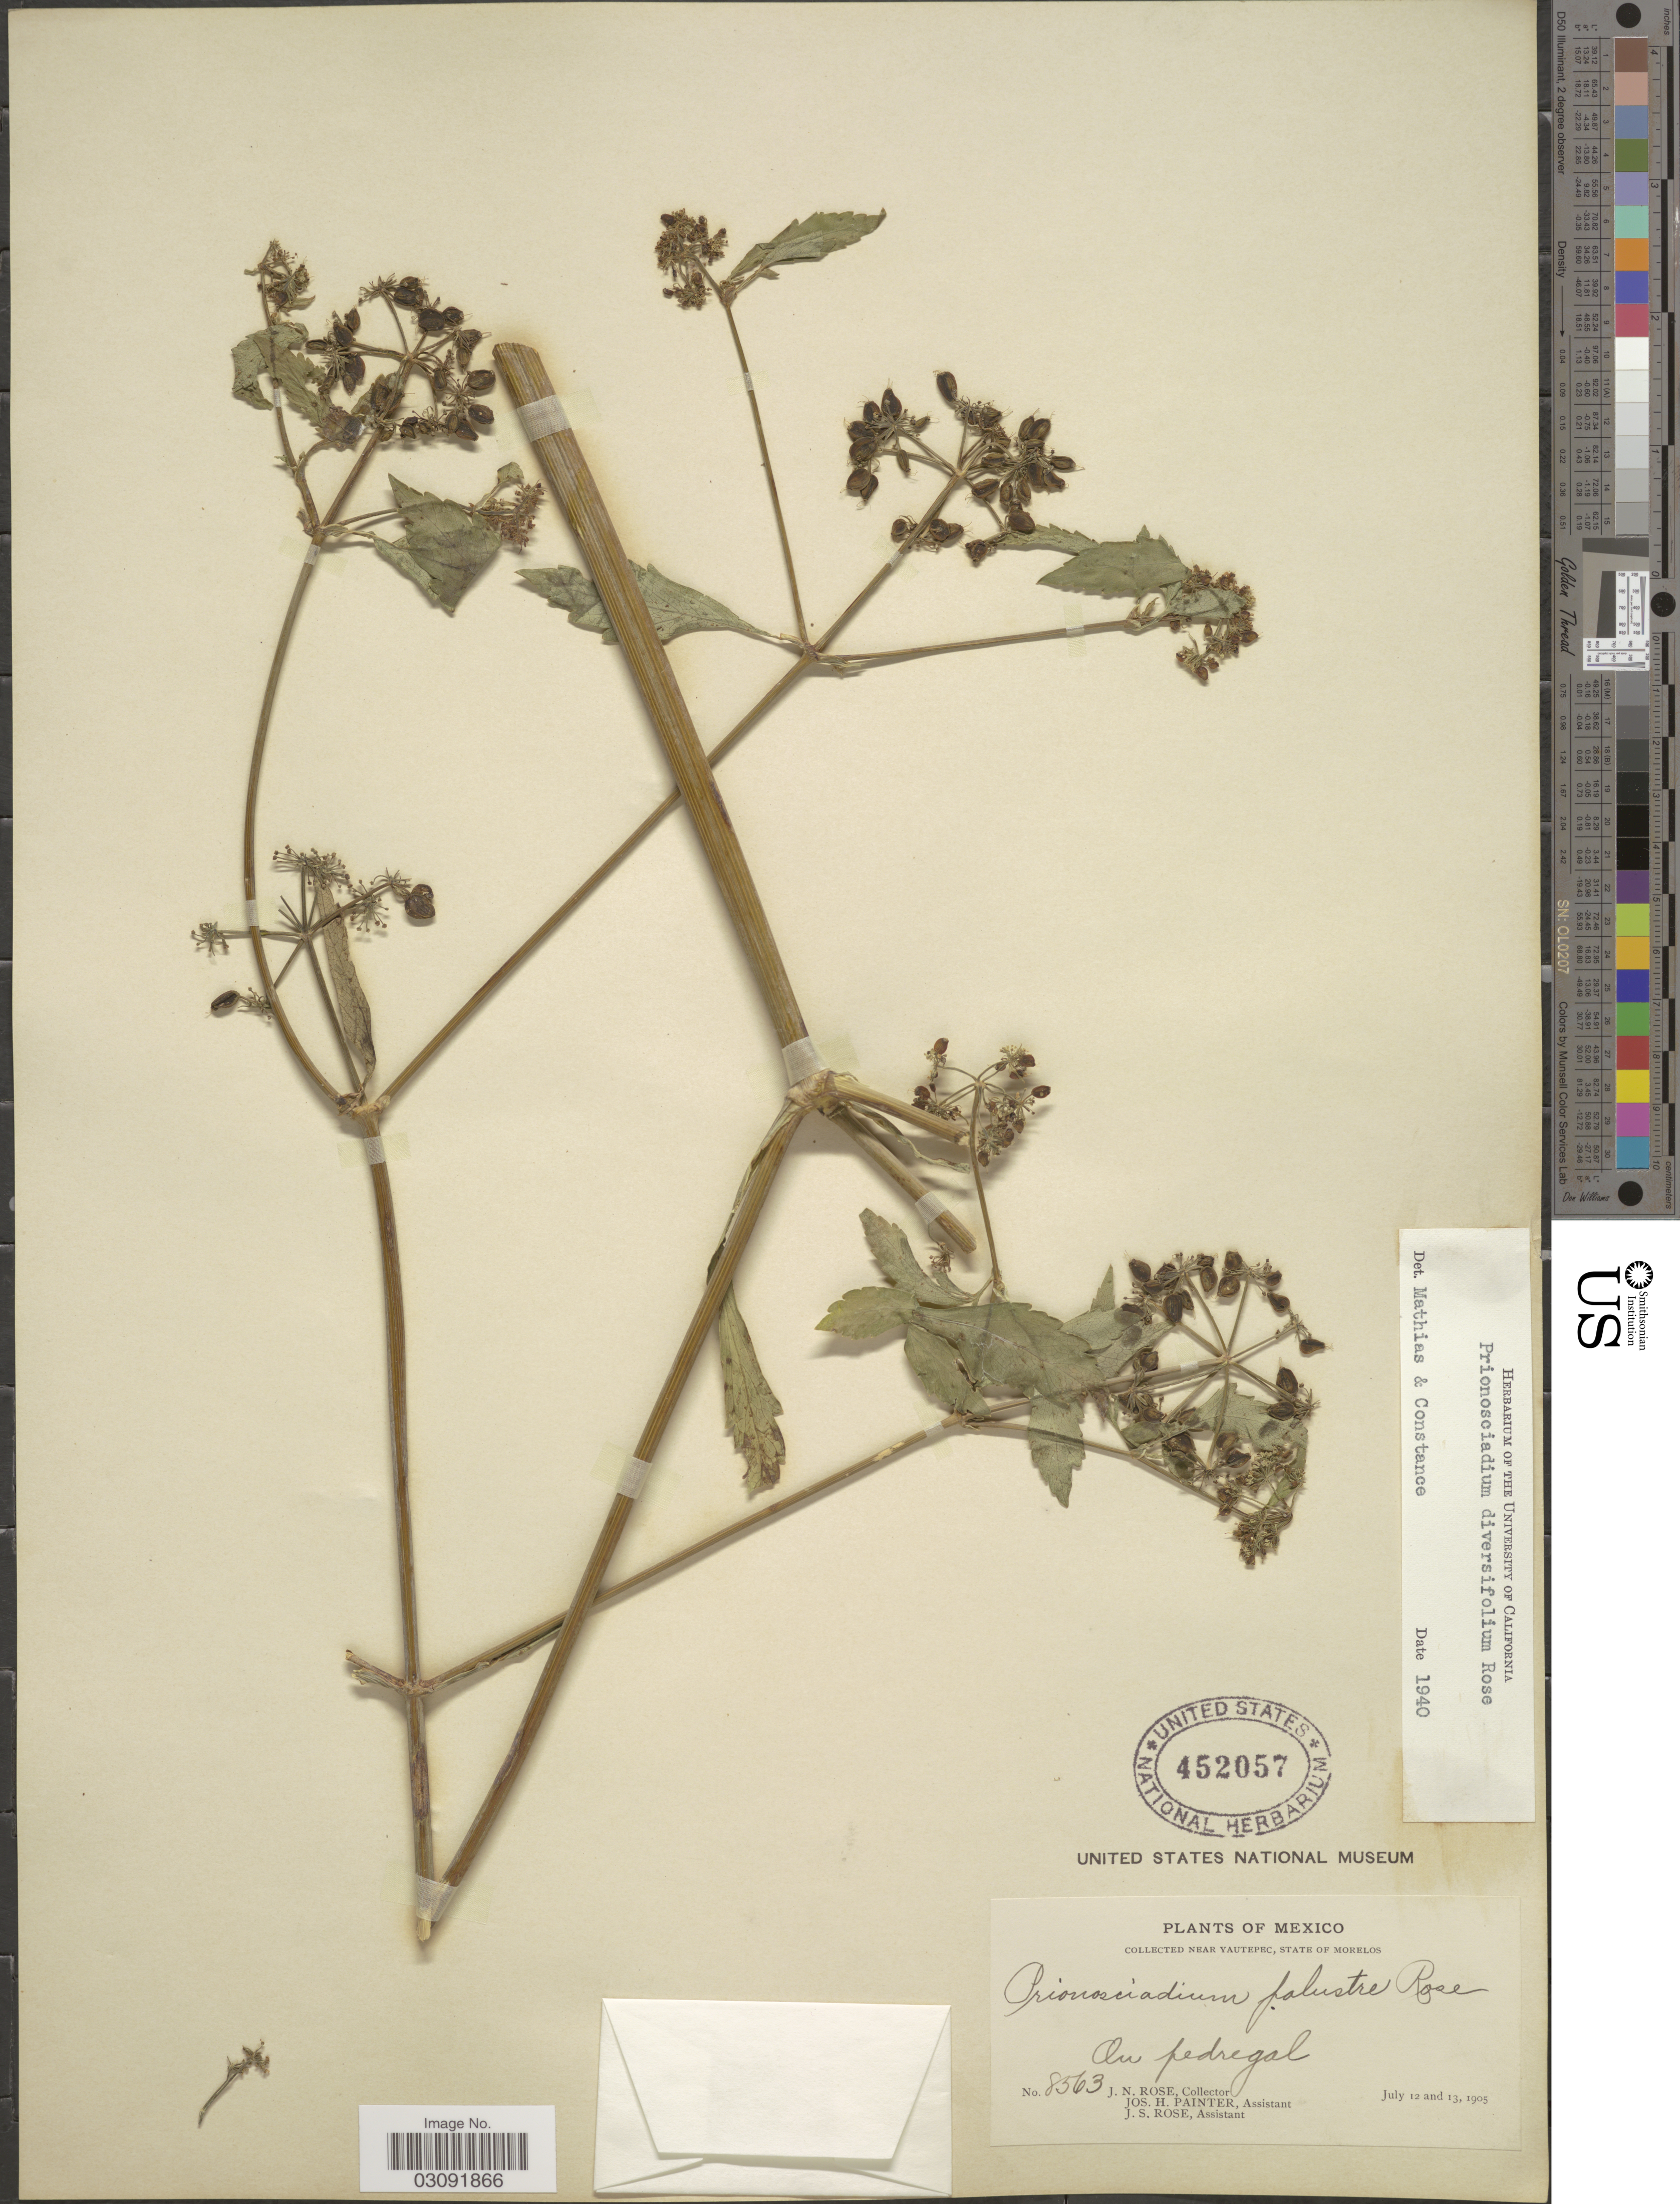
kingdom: Plantae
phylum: Tracheophyta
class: Magnoliopsida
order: Apiales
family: Apiaceae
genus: Prionosciadium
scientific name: Prionosciadium diversifolium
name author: Rose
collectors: J. N. Rose, J. H. Painter & J. S. Rose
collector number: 8563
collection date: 1905-07-12/1905-07-13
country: Mexico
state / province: Morelos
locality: Near Yautepec.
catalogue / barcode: US 452057